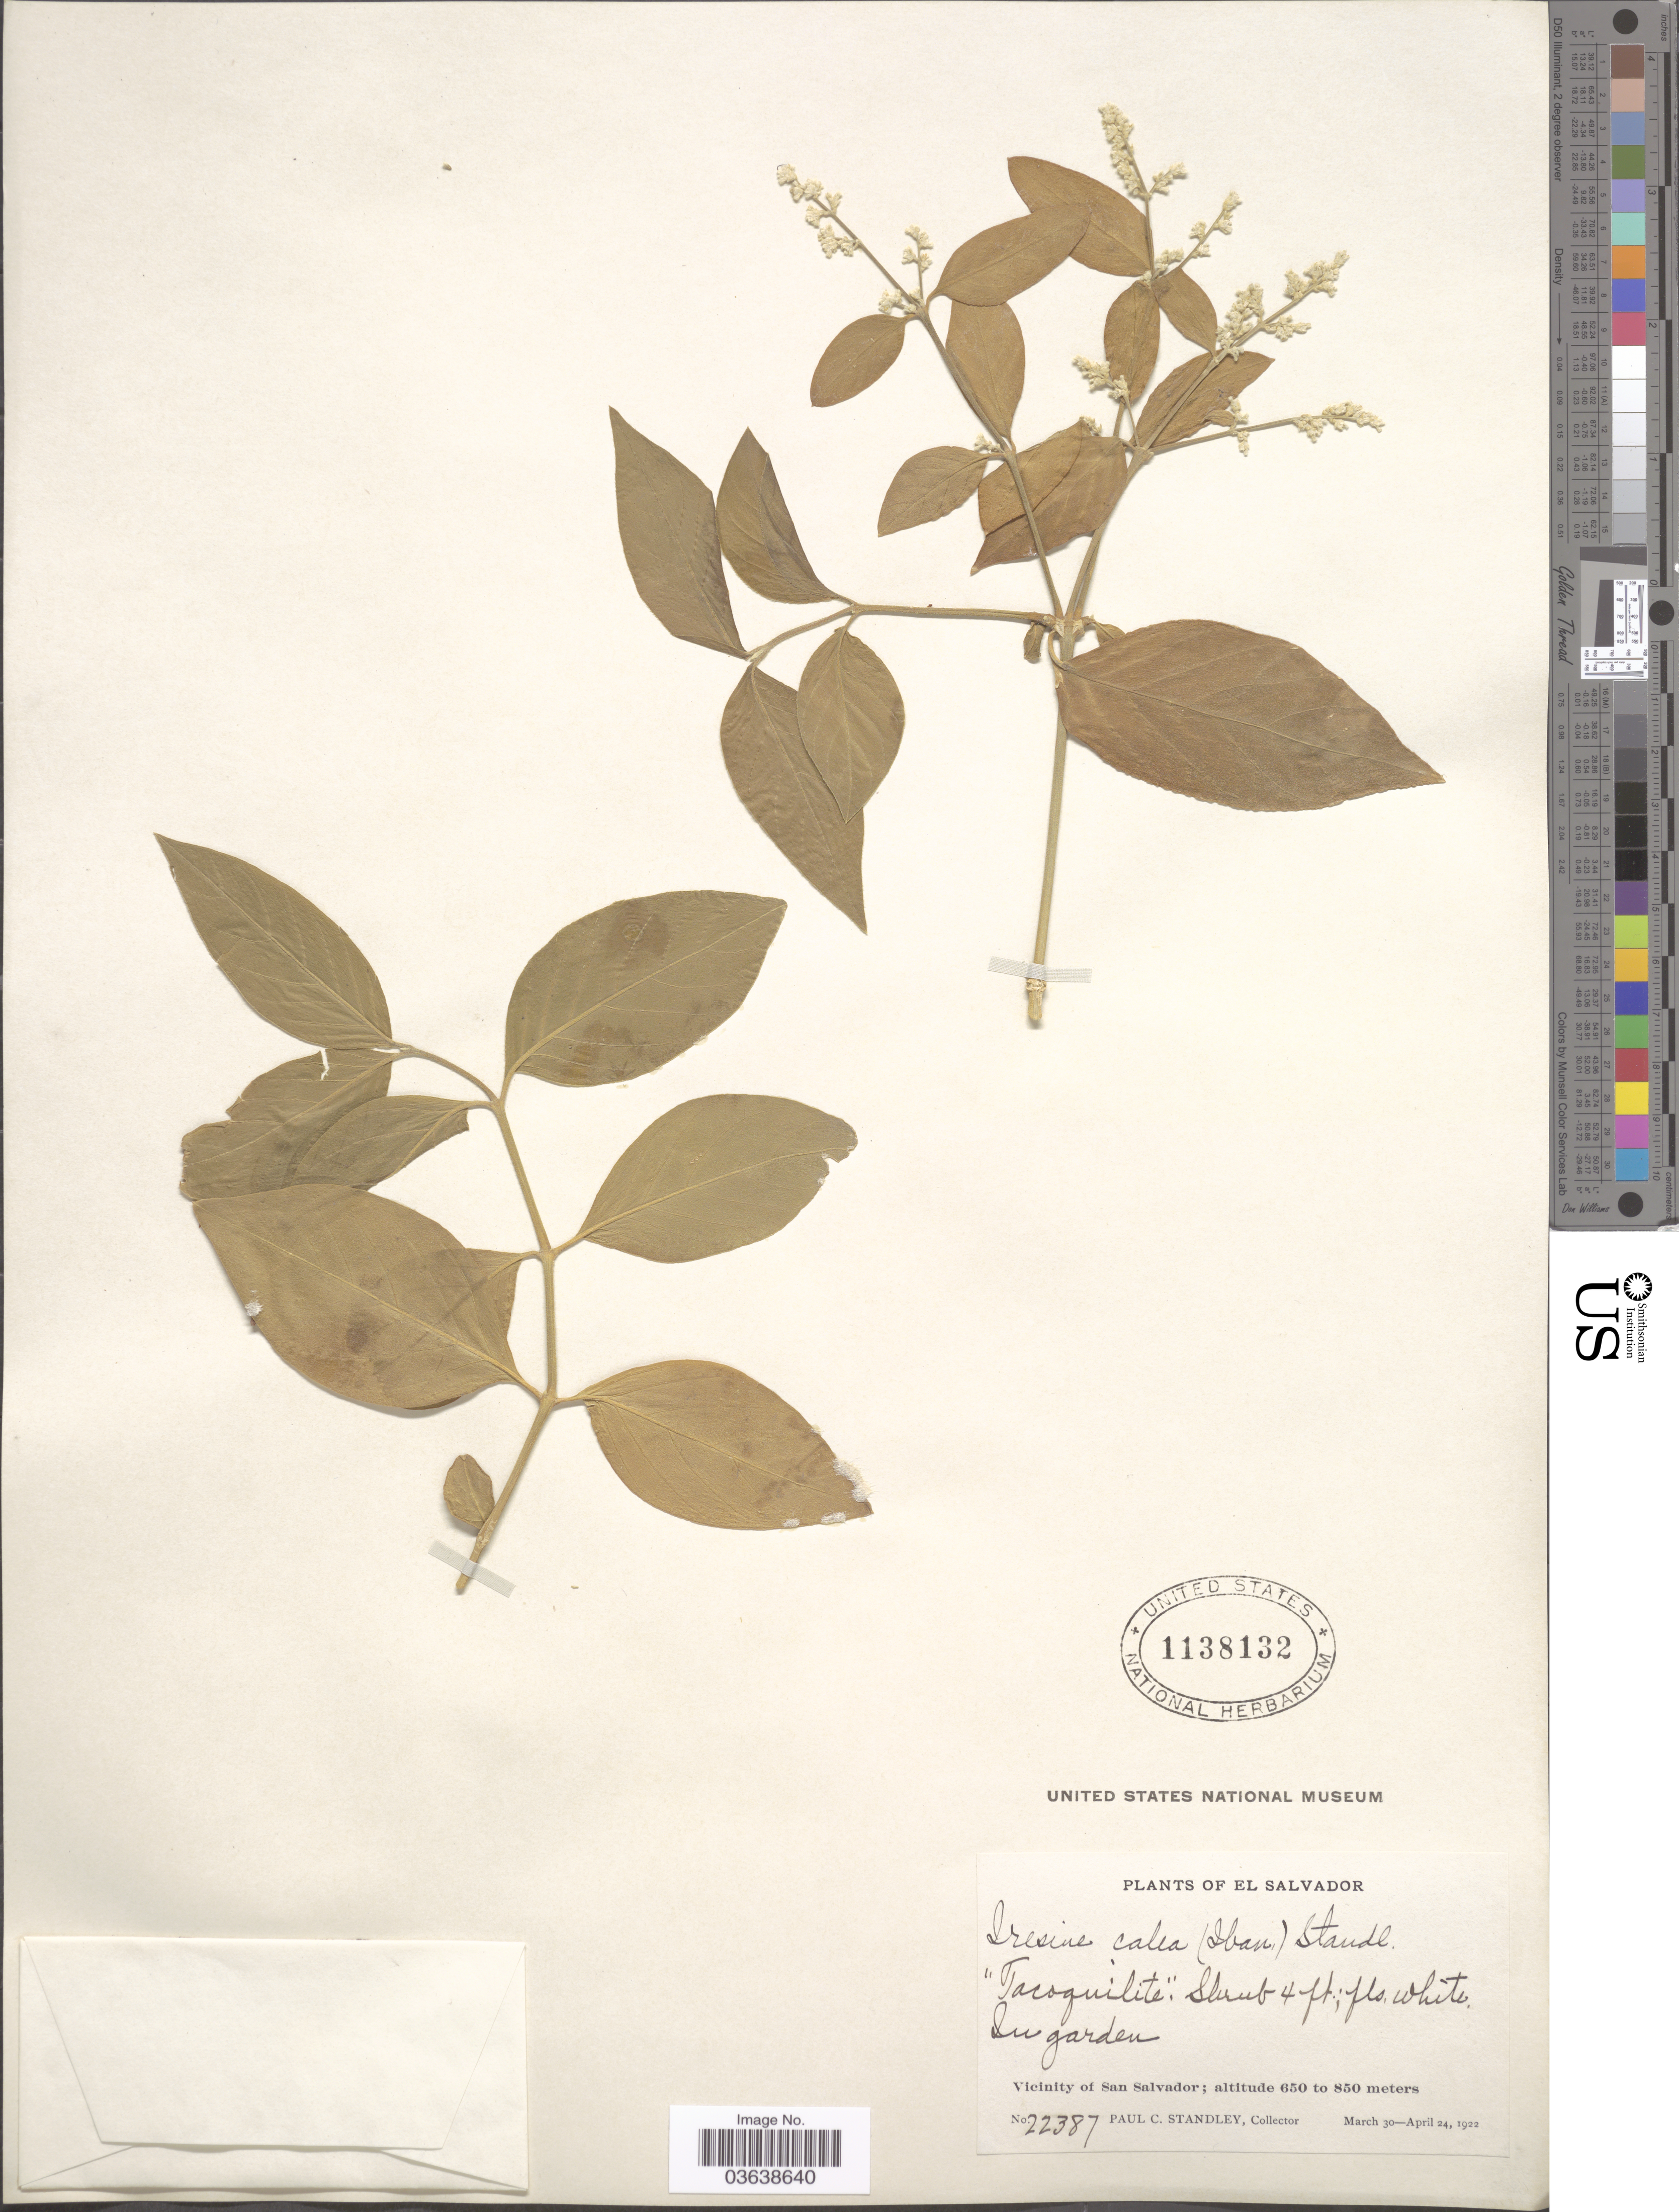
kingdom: Plantae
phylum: Tracheophyta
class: Magnoliopsida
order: Caryophyllales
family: Amaranthaceae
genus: Iresine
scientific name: Iresine calea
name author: (Ibáñez) Standl.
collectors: P. C. Standley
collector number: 22387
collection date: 1922-03-30/1922-04-24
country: El Salvador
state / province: San Salvador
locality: Vicinity of San Salvador.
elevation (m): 650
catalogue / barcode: US 1138132